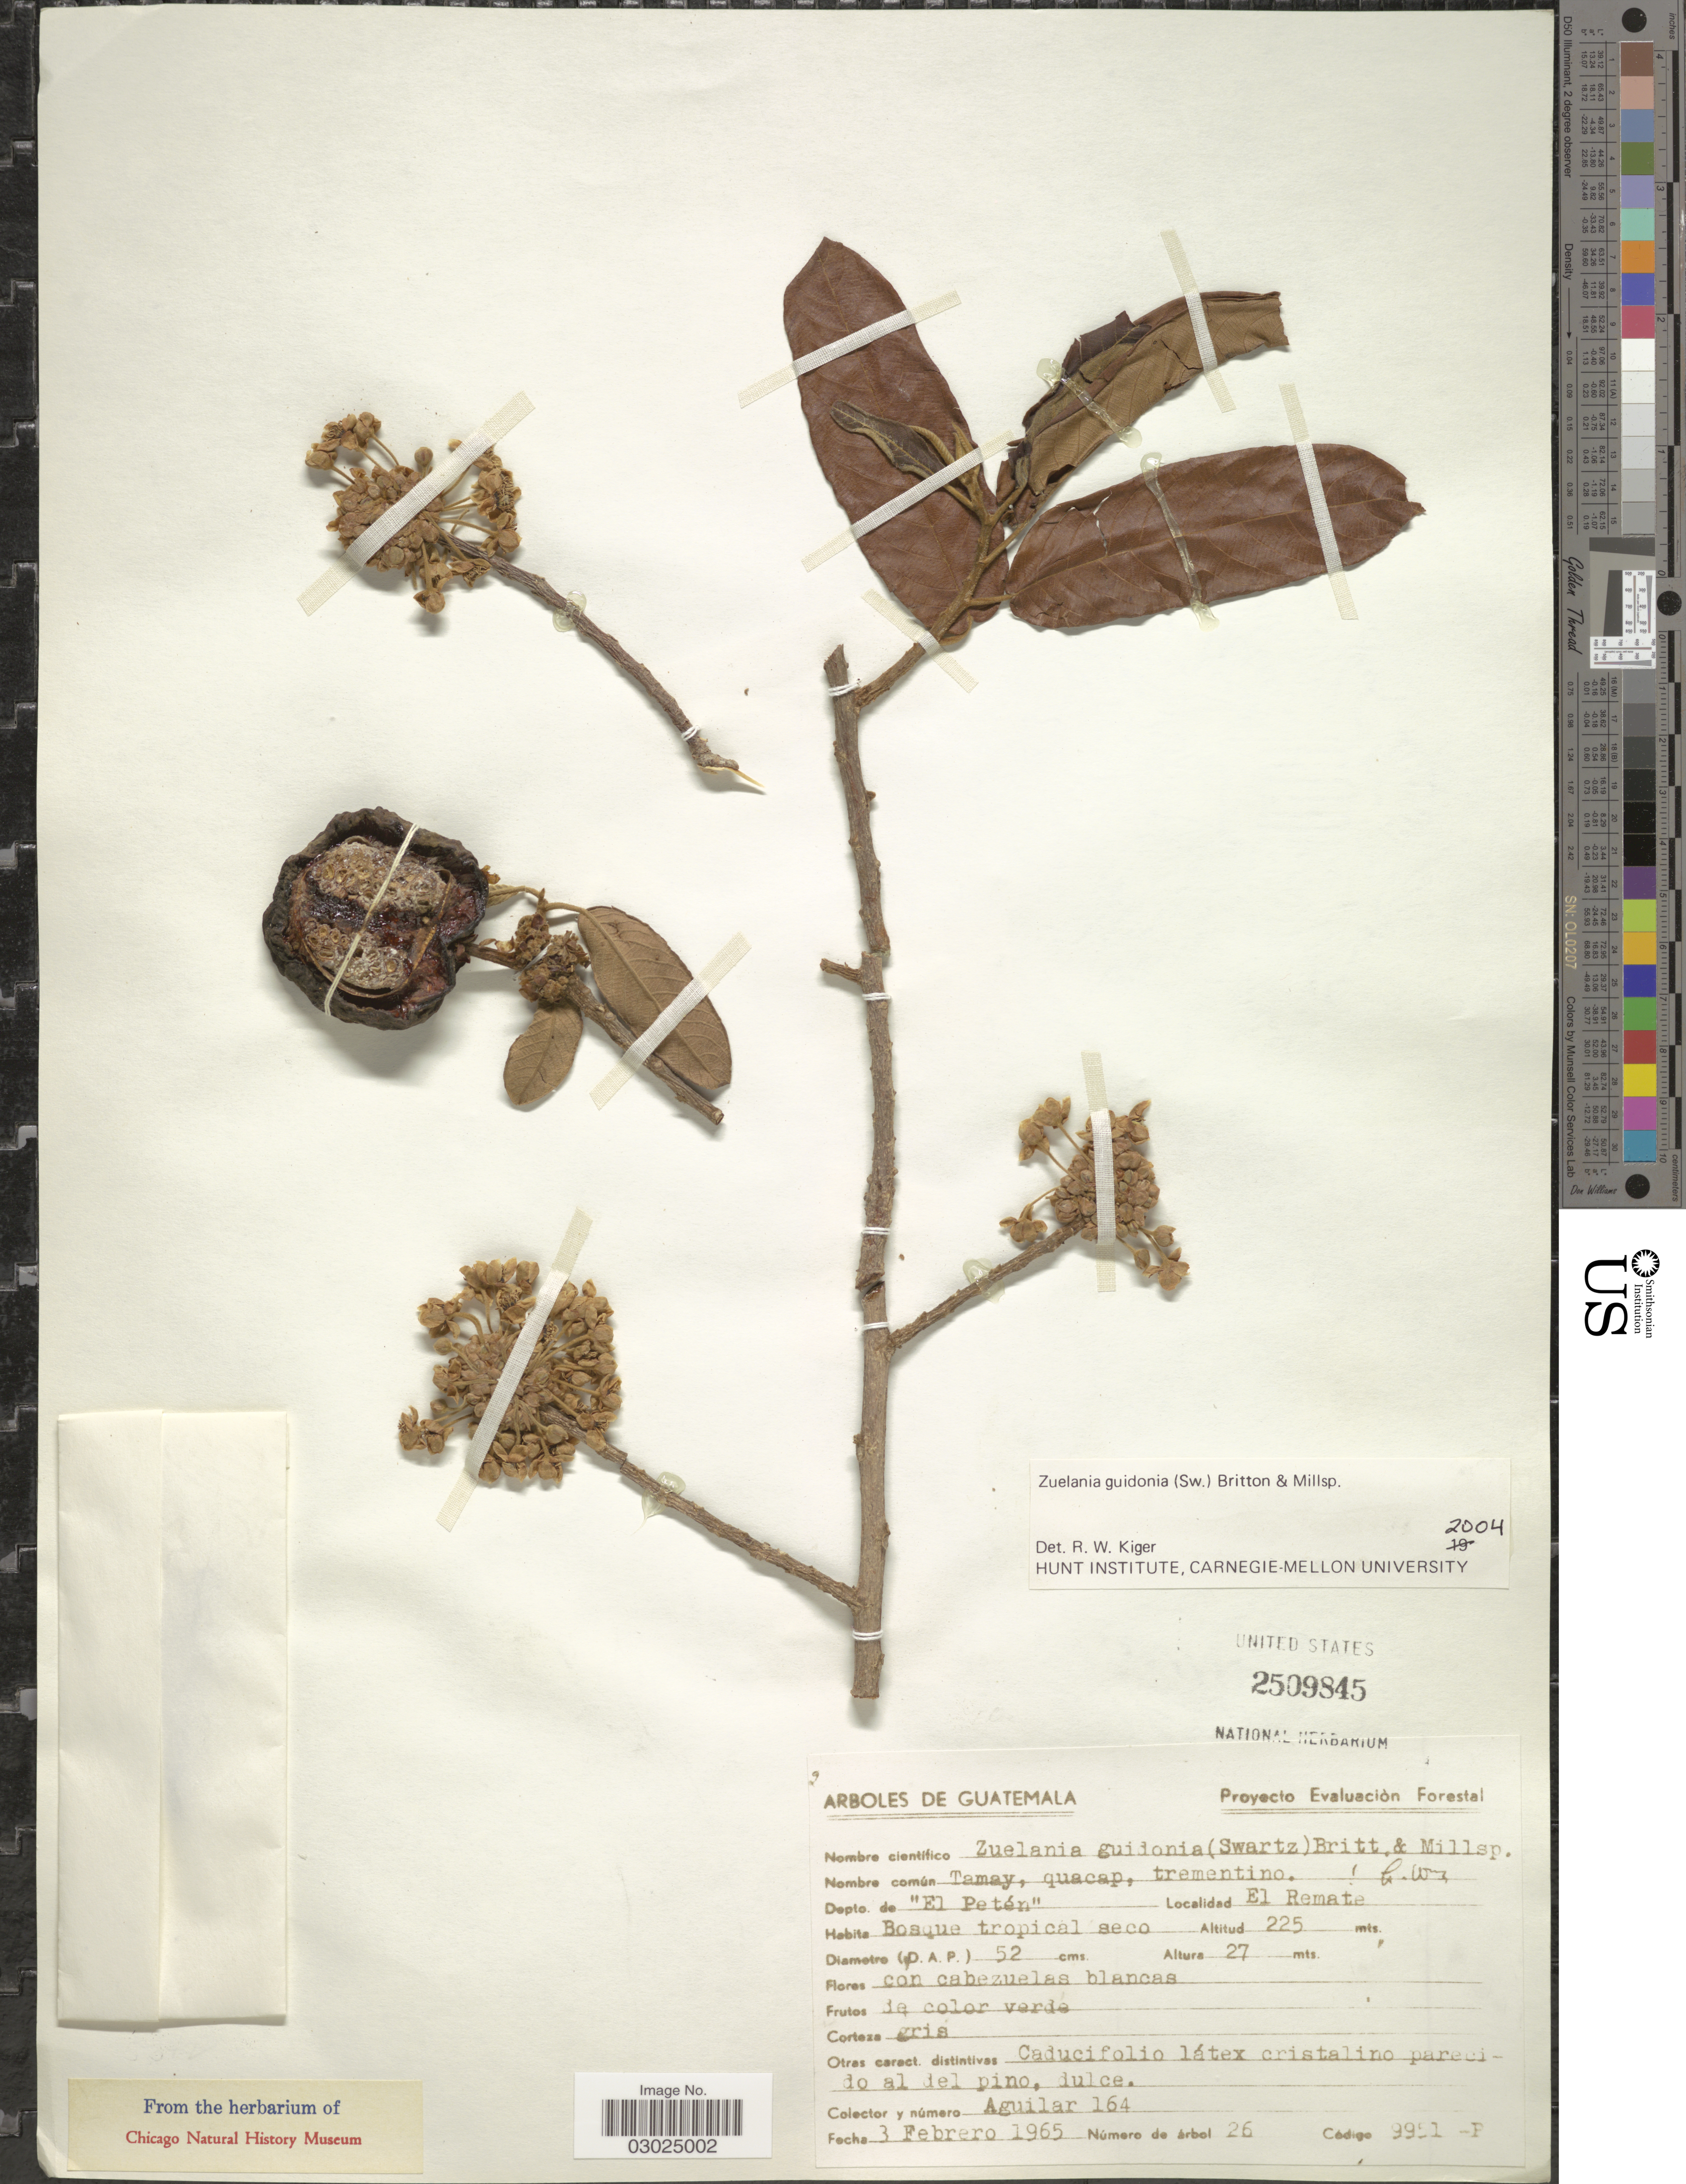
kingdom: Plantae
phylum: Tracheophyta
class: Magnoliopsida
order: Malpighiales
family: Salicaceae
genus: Casearia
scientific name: Casearia laetioides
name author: (A. Rich.) Warb.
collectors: -. Aguilar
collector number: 164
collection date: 1965-02-03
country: Guatemala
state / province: El Petén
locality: Depto. de "El Petén". El Remate.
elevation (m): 225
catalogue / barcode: US 2509845